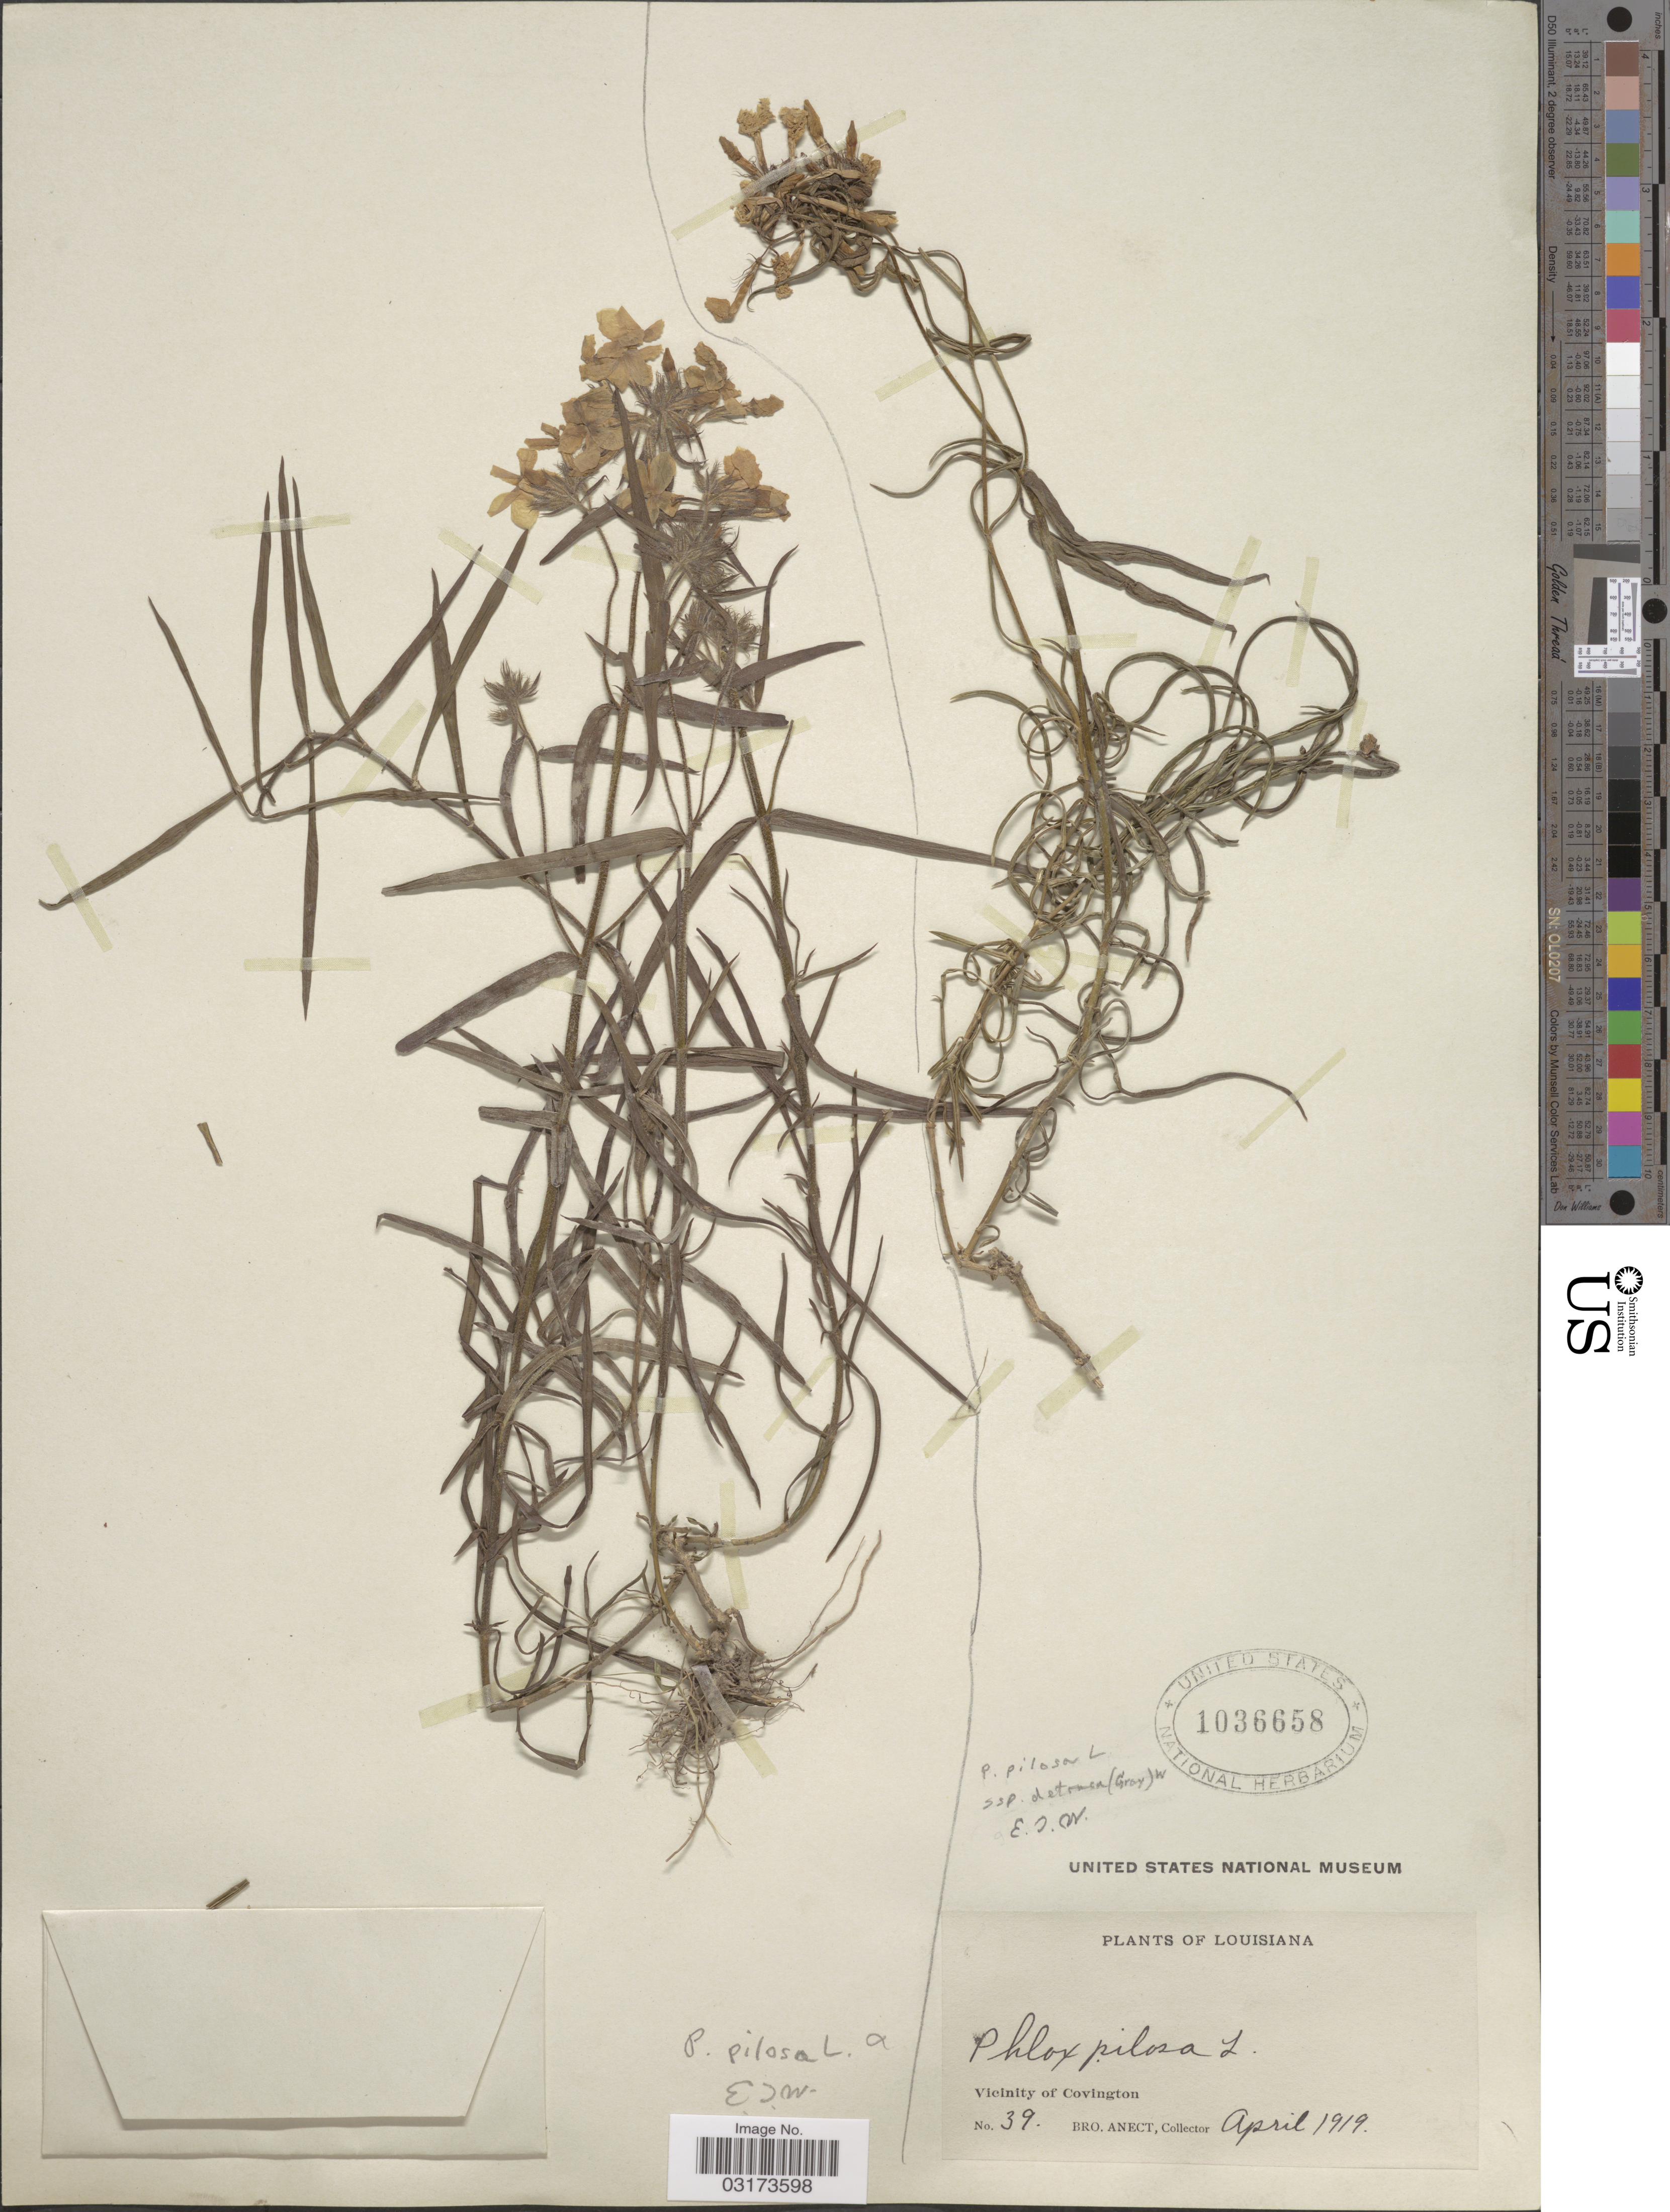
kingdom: Plantae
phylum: Tracheophyta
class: Magnoliopsida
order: Ericales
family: Polemoniaceae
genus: Phlox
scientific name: Phlox pilosa var. detonsa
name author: A. Gray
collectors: B. Anect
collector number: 39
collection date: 1919-04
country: United States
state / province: Louisiana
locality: Vicinity of Covington.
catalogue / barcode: US 1036658